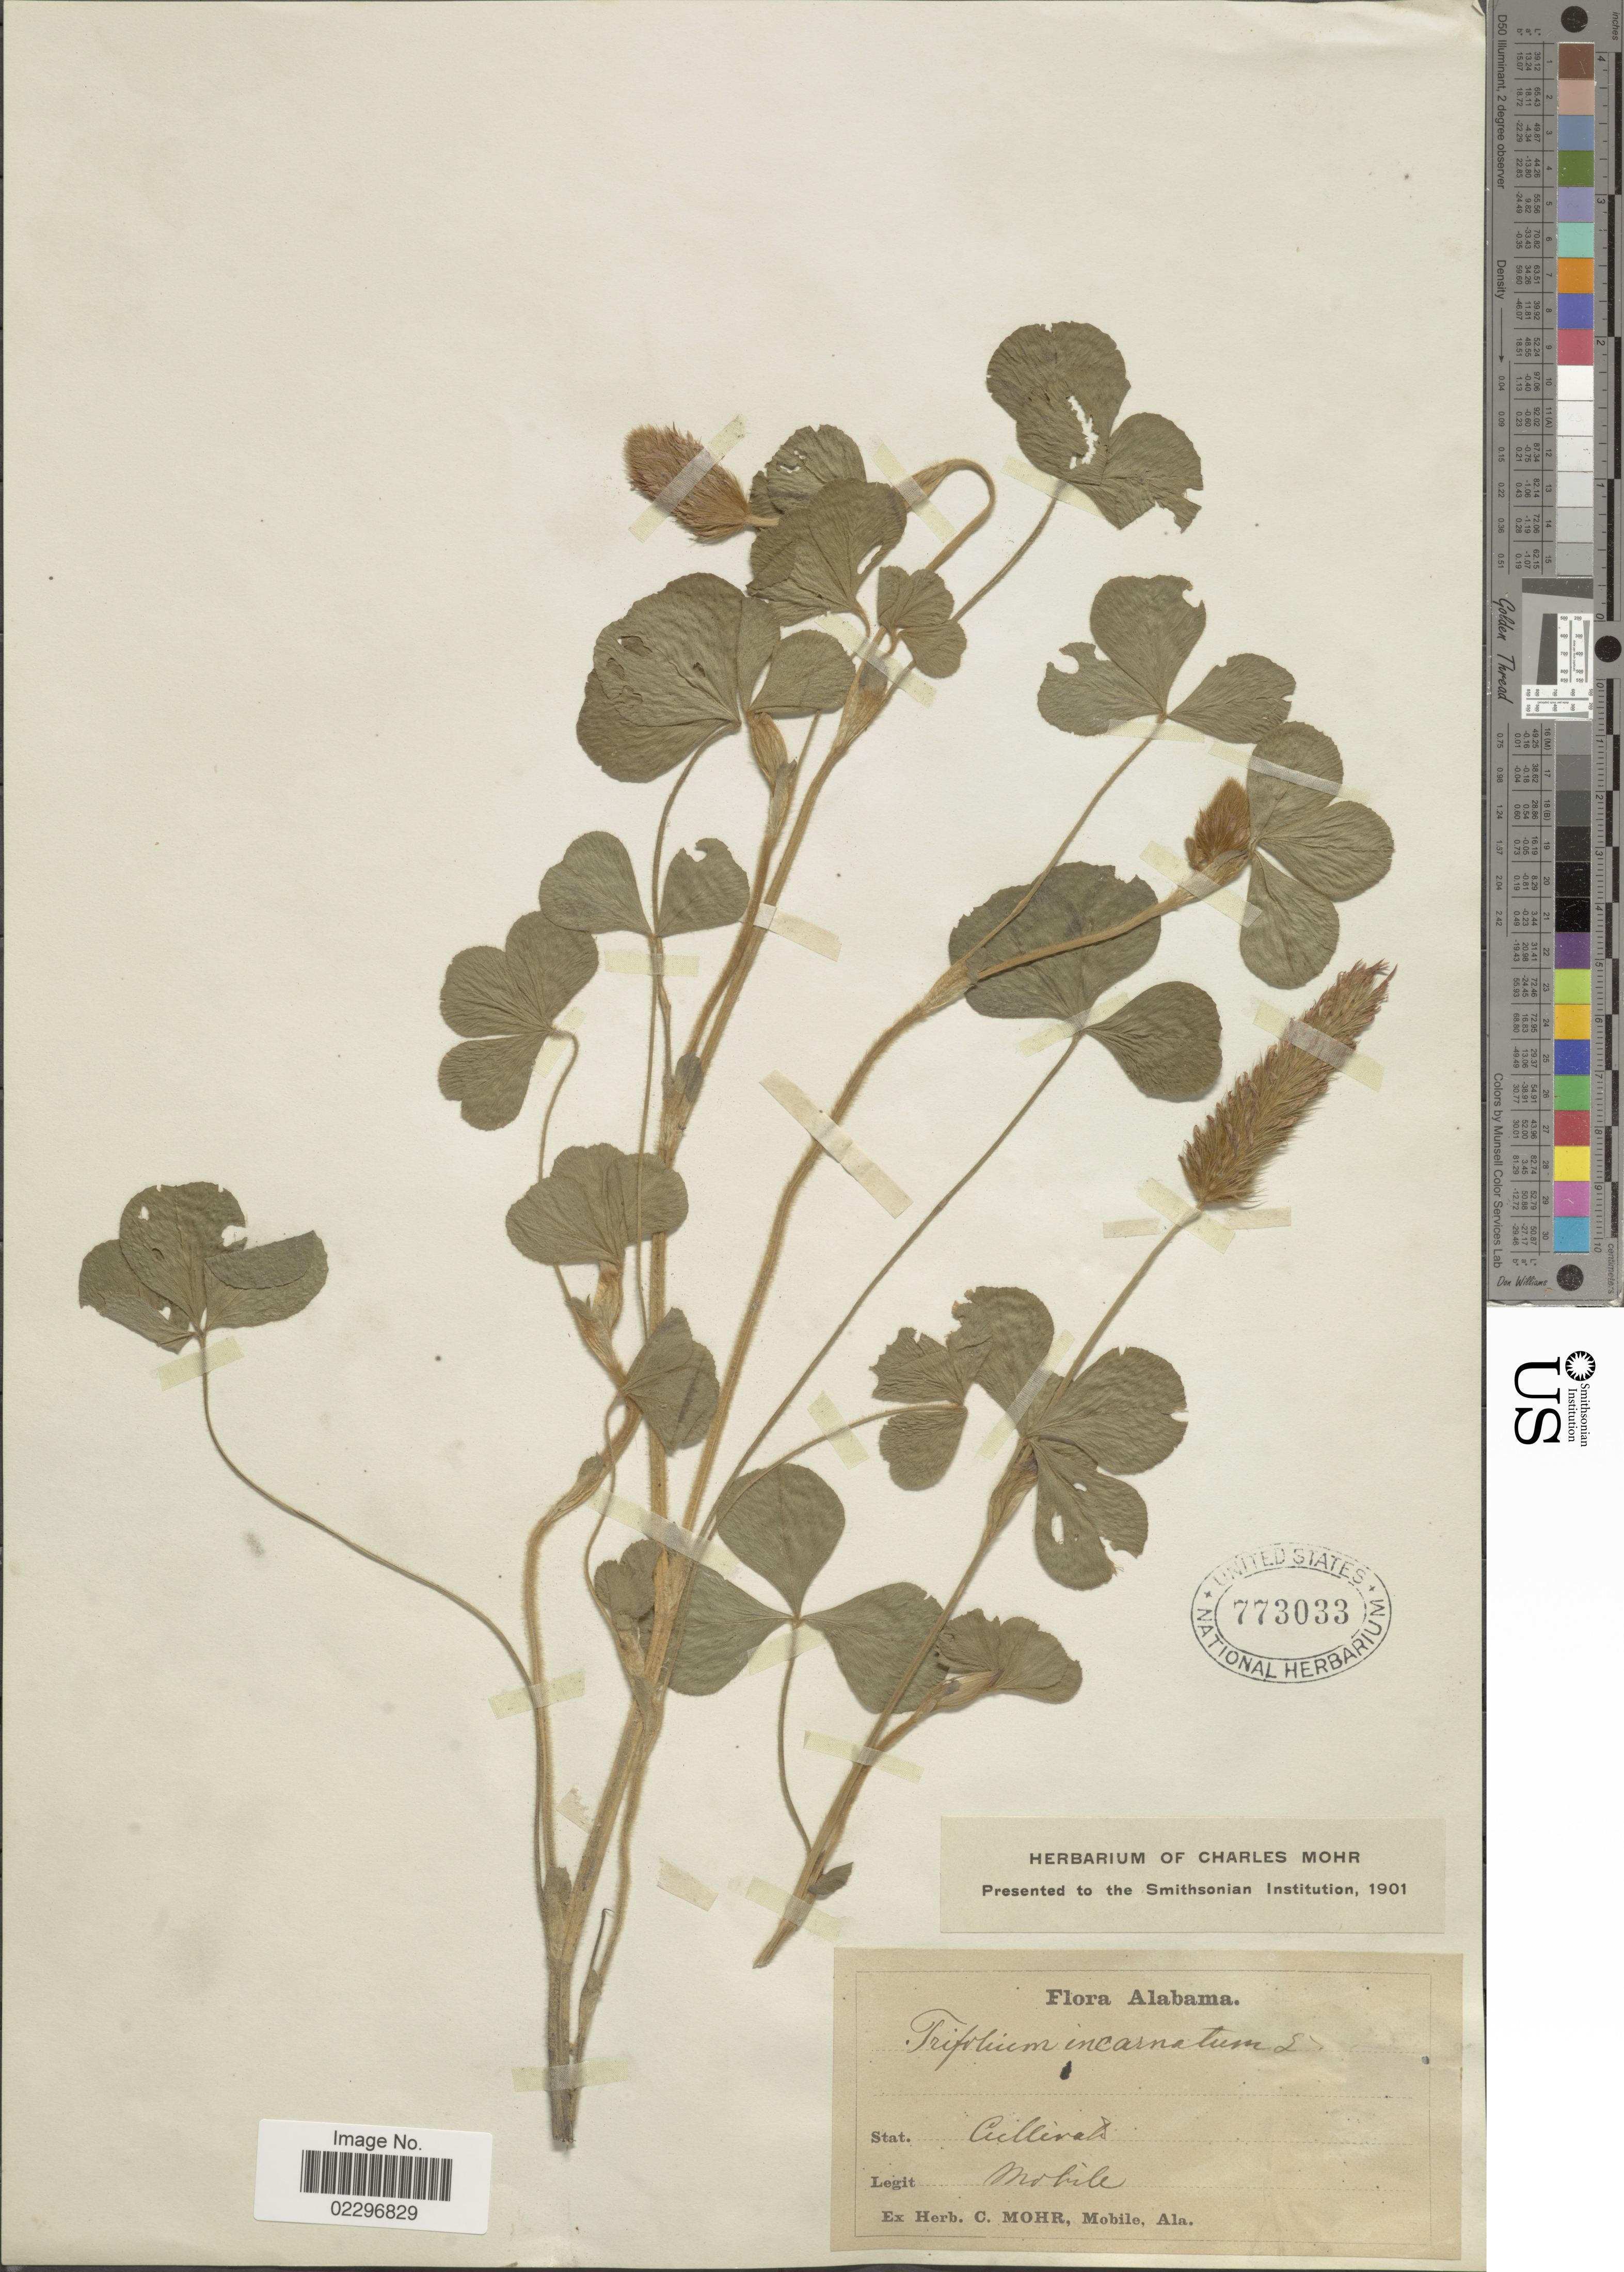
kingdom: Plantae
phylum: Tracheophyta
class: Magnoliopsida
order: Fabales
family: Fabaceae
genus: Trifolium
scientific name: Trifolium incarnatum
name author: L.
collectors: ex herb. C. Mohr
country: United States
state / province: Alabama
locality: Mobile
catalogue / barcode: US 773033